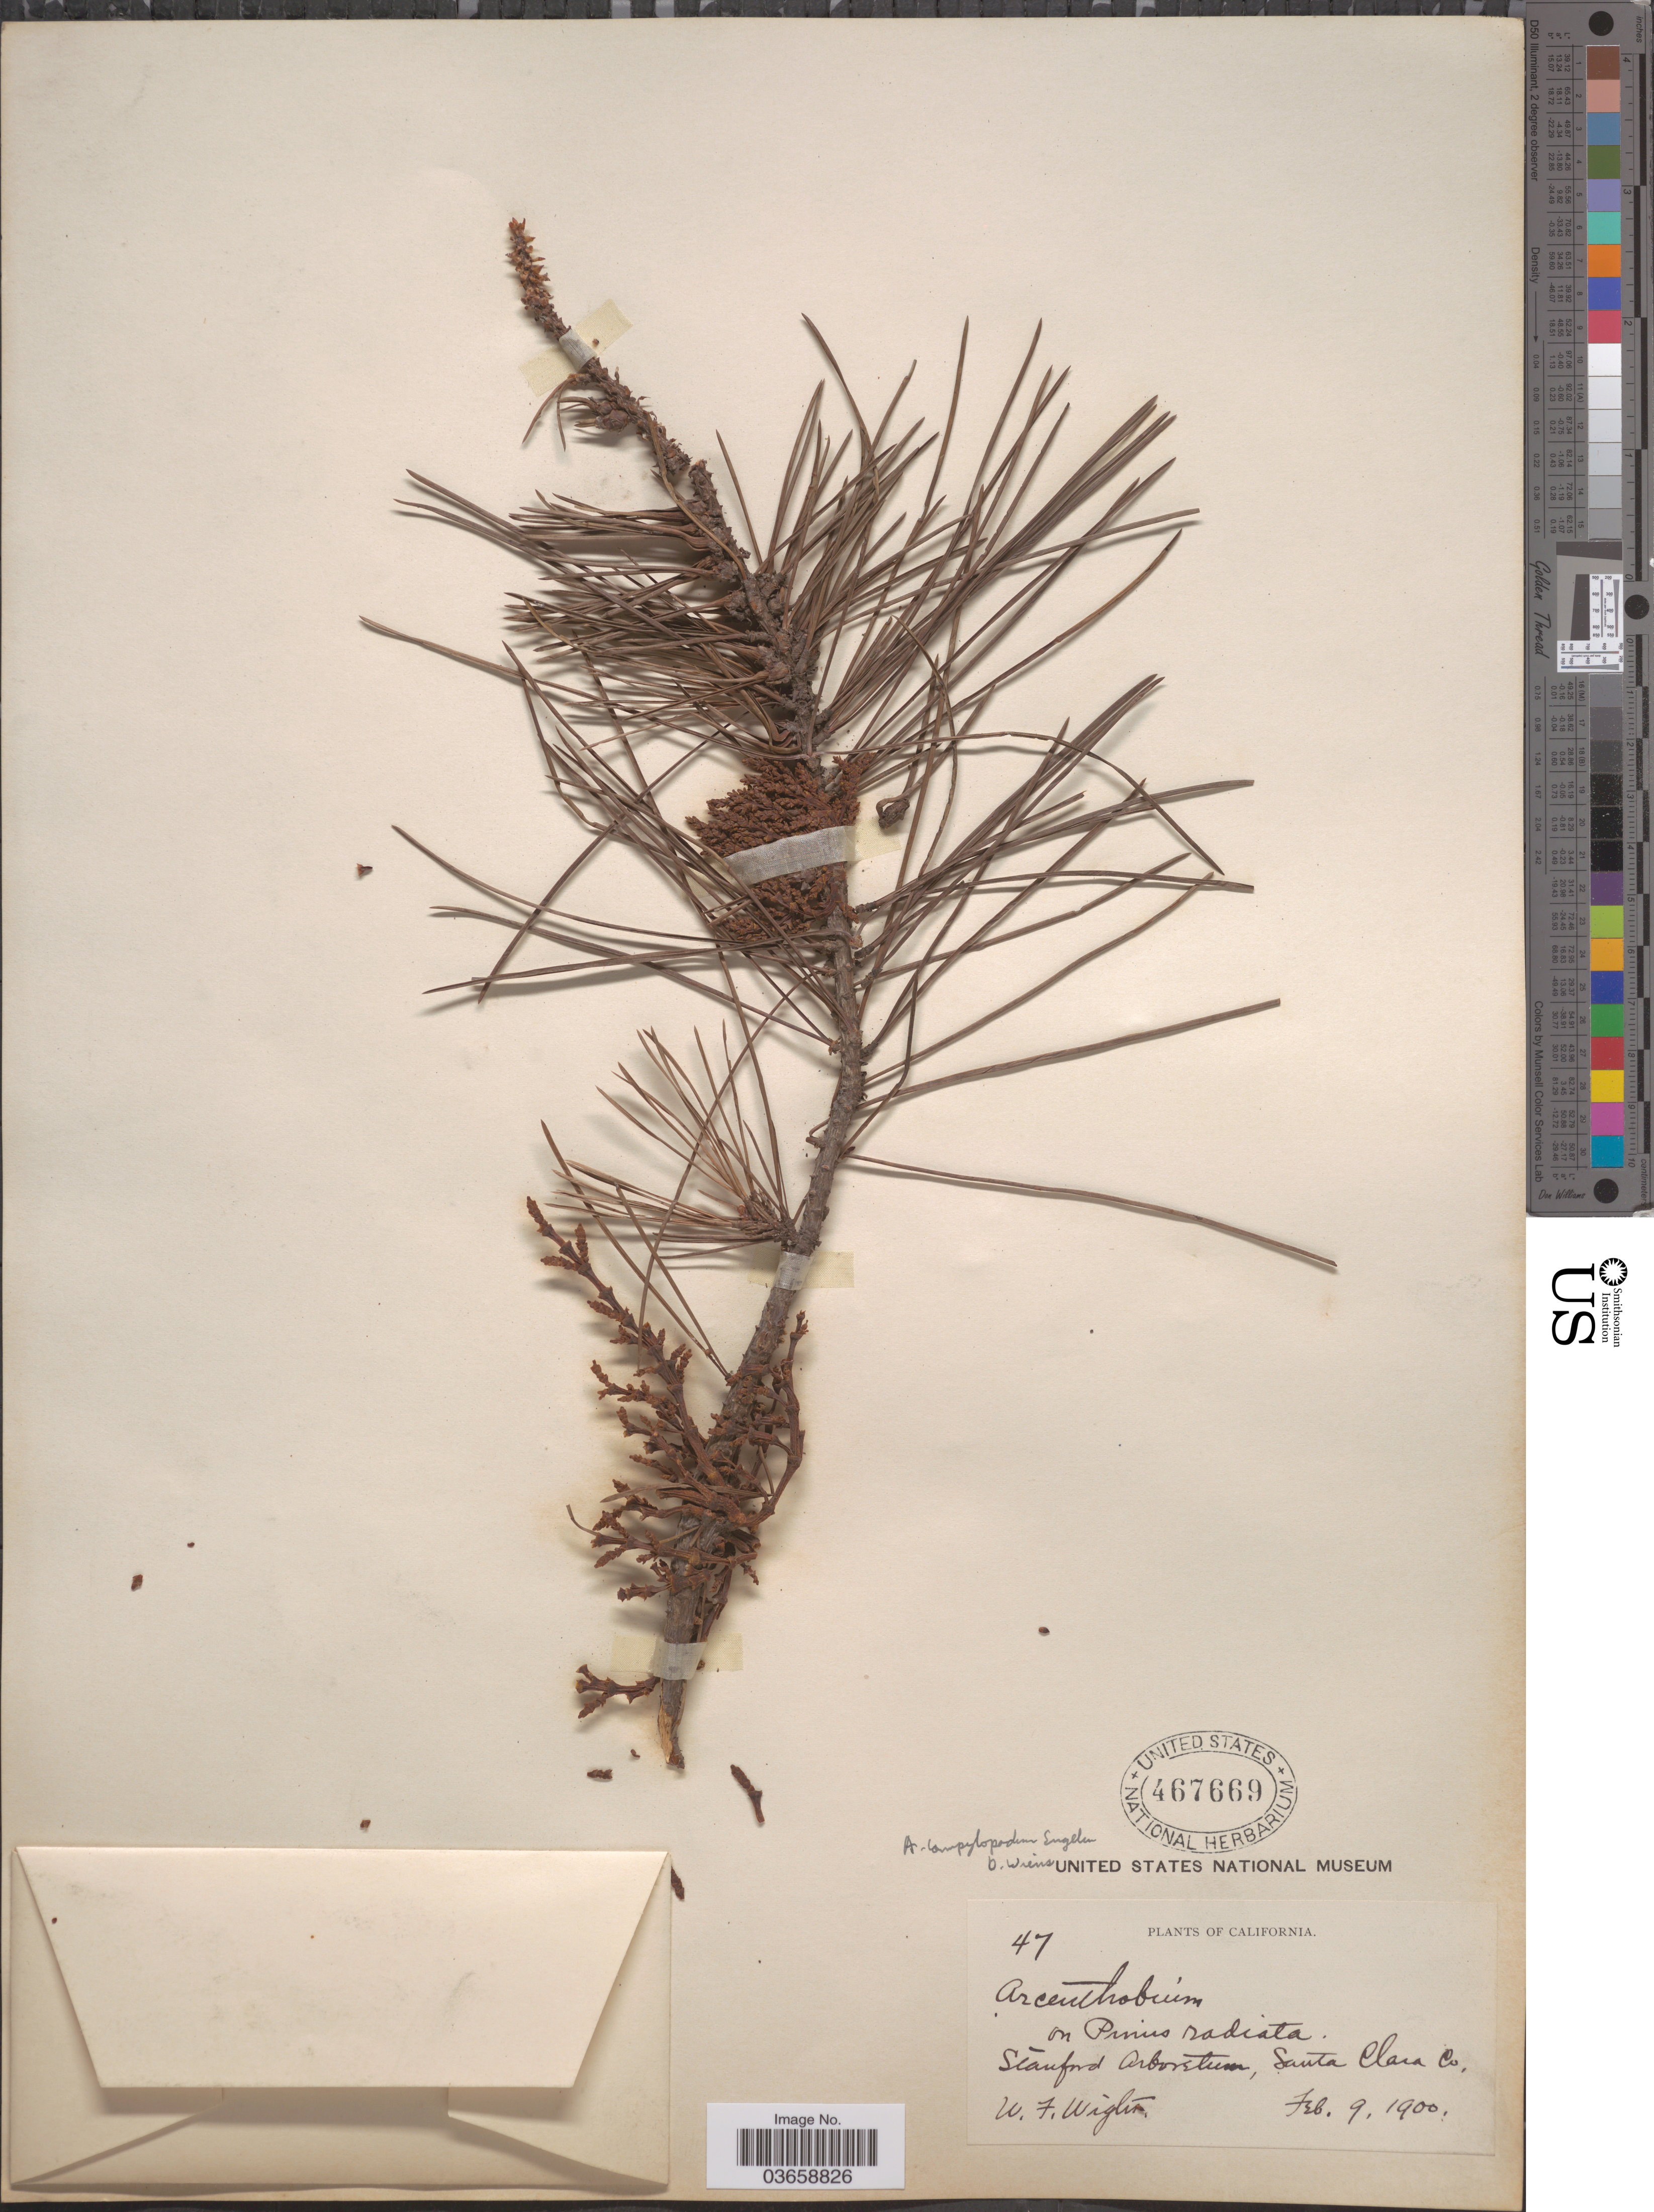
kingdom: Plantae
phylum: Tracheophyta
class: Magnoliopsida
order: Santalales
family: Viscaceae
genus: Arceuthobium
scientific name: Arceuthobium campylopodum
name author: Engelm.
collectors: W. Wight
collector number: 47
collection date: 1900-02-09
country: United States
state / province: California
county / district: Santa Clara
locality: Stanford Arboretum, Santa Clara Co.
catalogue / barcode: US 467669